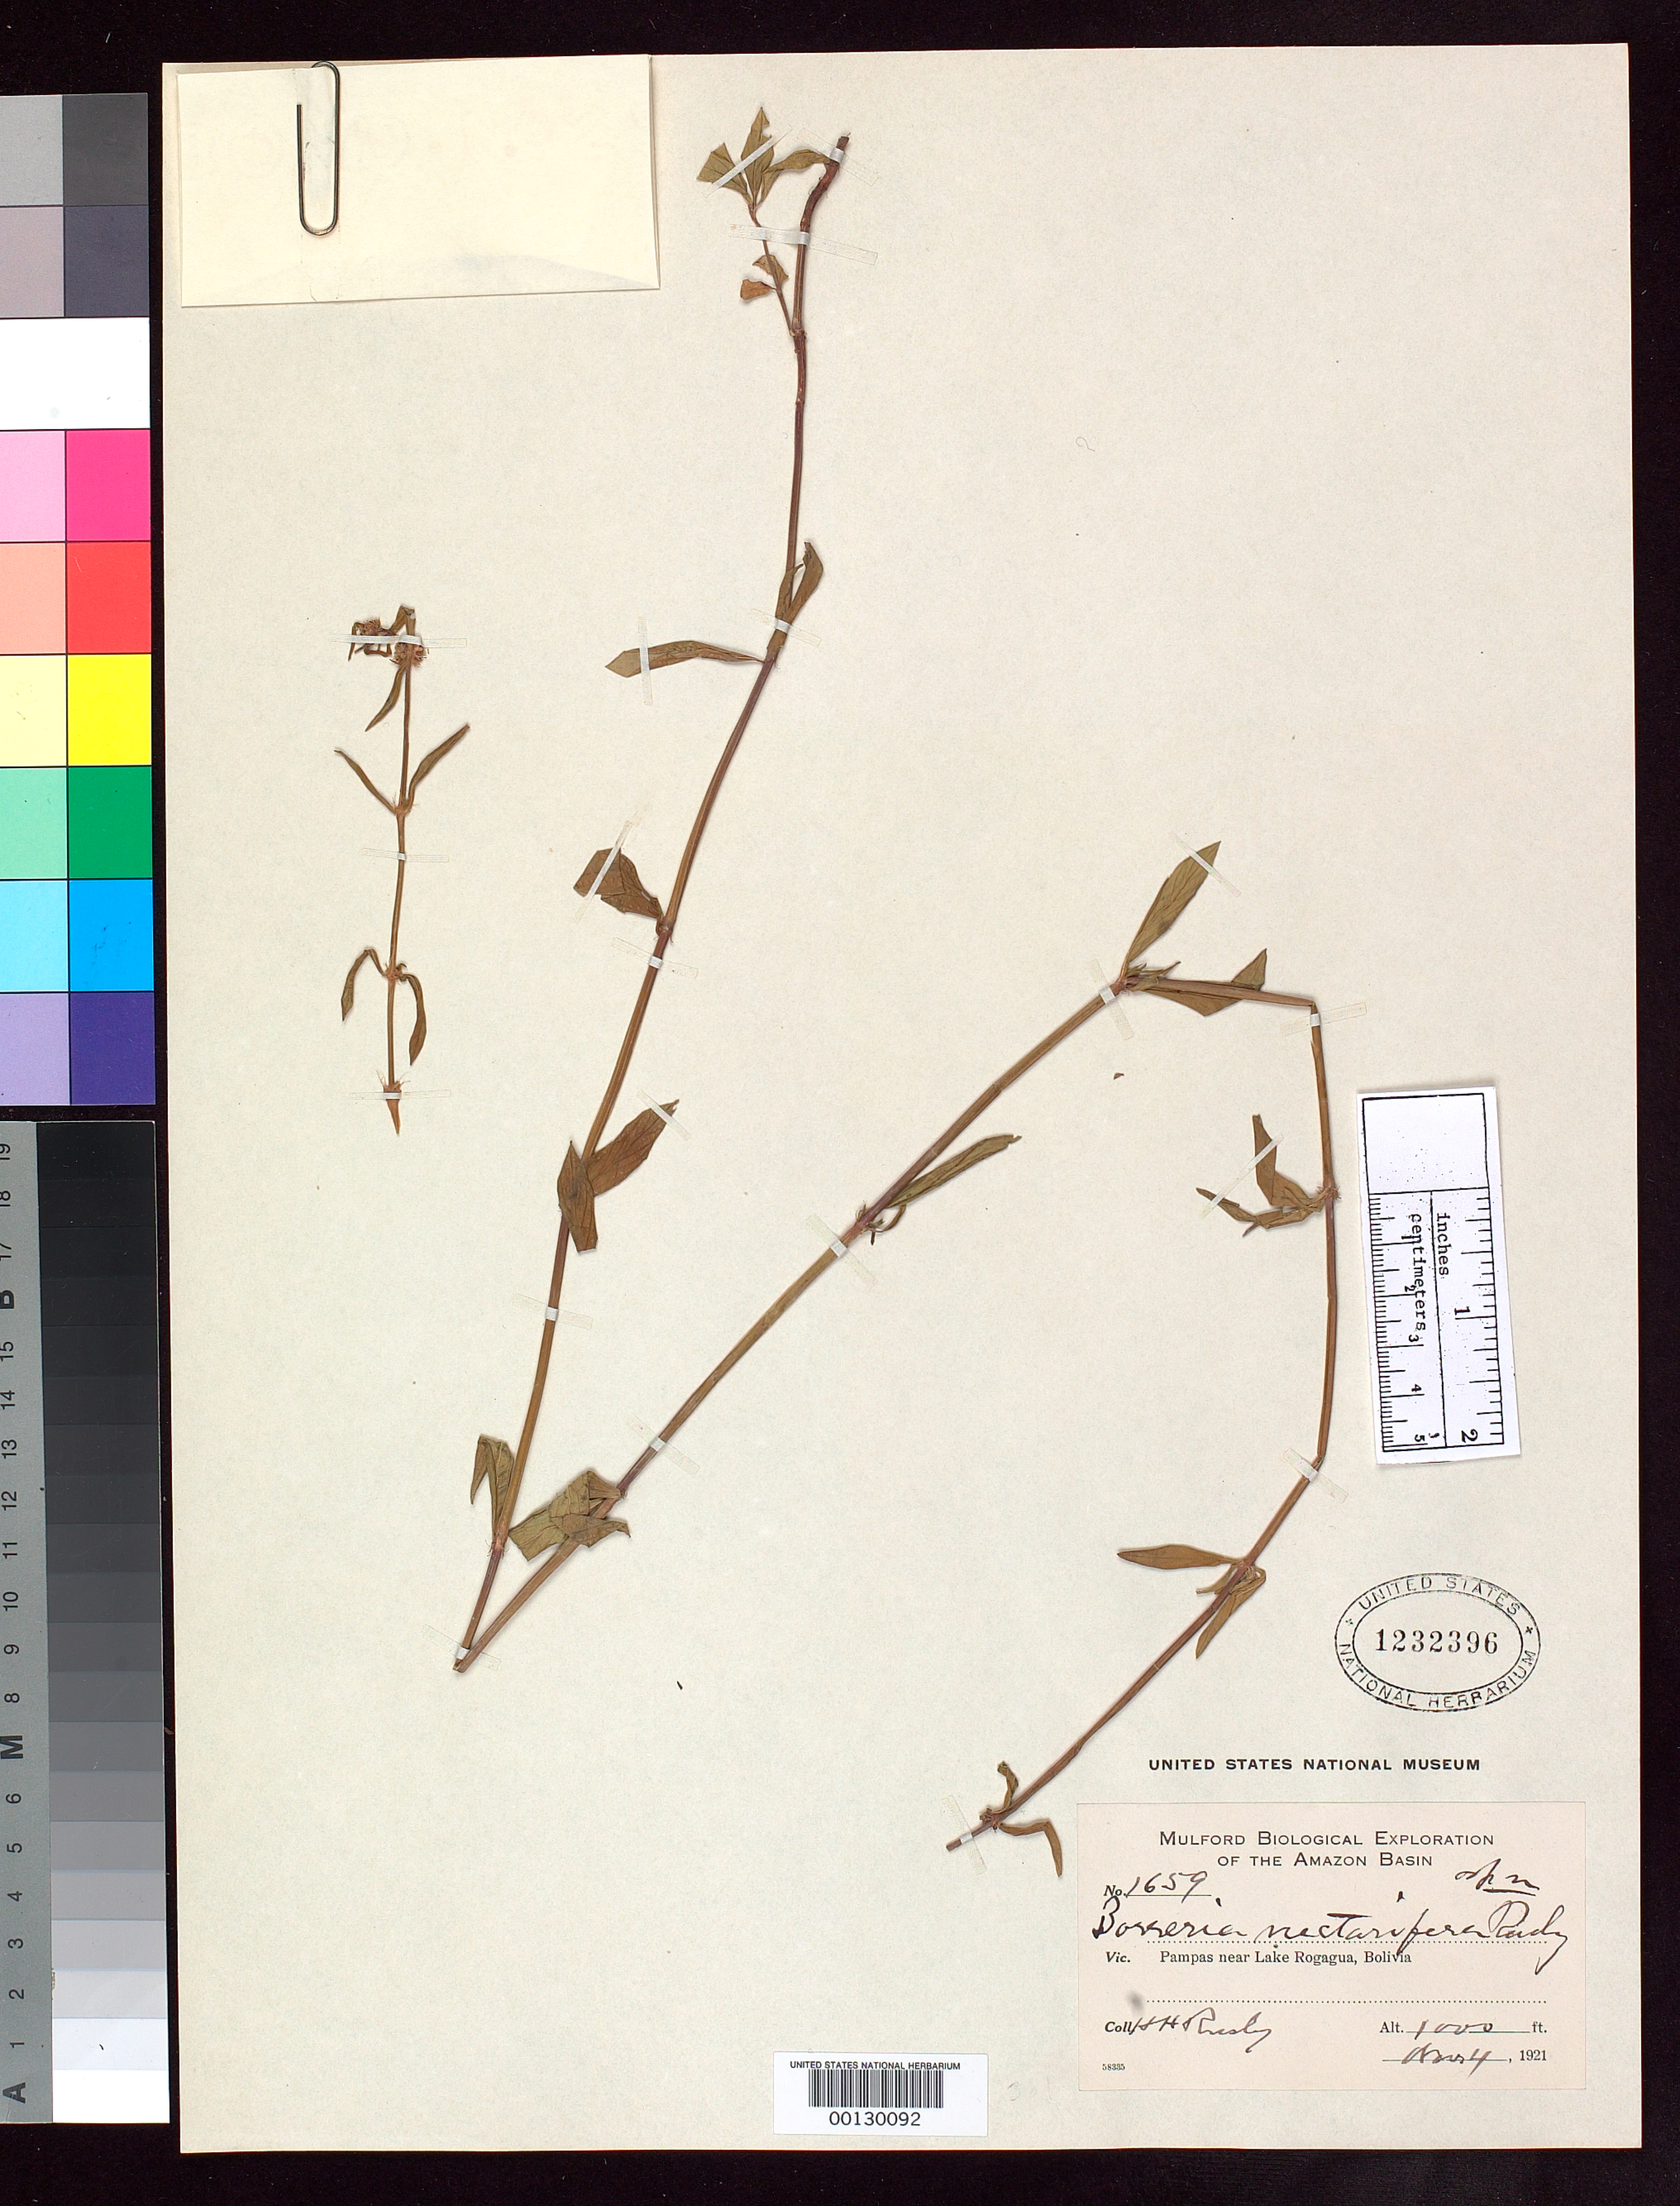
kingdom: Plantae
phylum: Tracheophyta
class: Magnoliopsida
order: Gentianales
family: Rubiaceae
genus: Borreria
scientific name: Borreria nectarifera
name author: Rusby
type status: Isotype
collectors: H. H. Rusby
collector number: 1659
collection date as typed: Nov. 4, 1921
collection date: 1921-11-04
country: Bolivia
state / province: Beni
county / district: José Ballivián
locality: Lake Rogagua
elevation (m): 305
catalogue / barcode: US 1232396